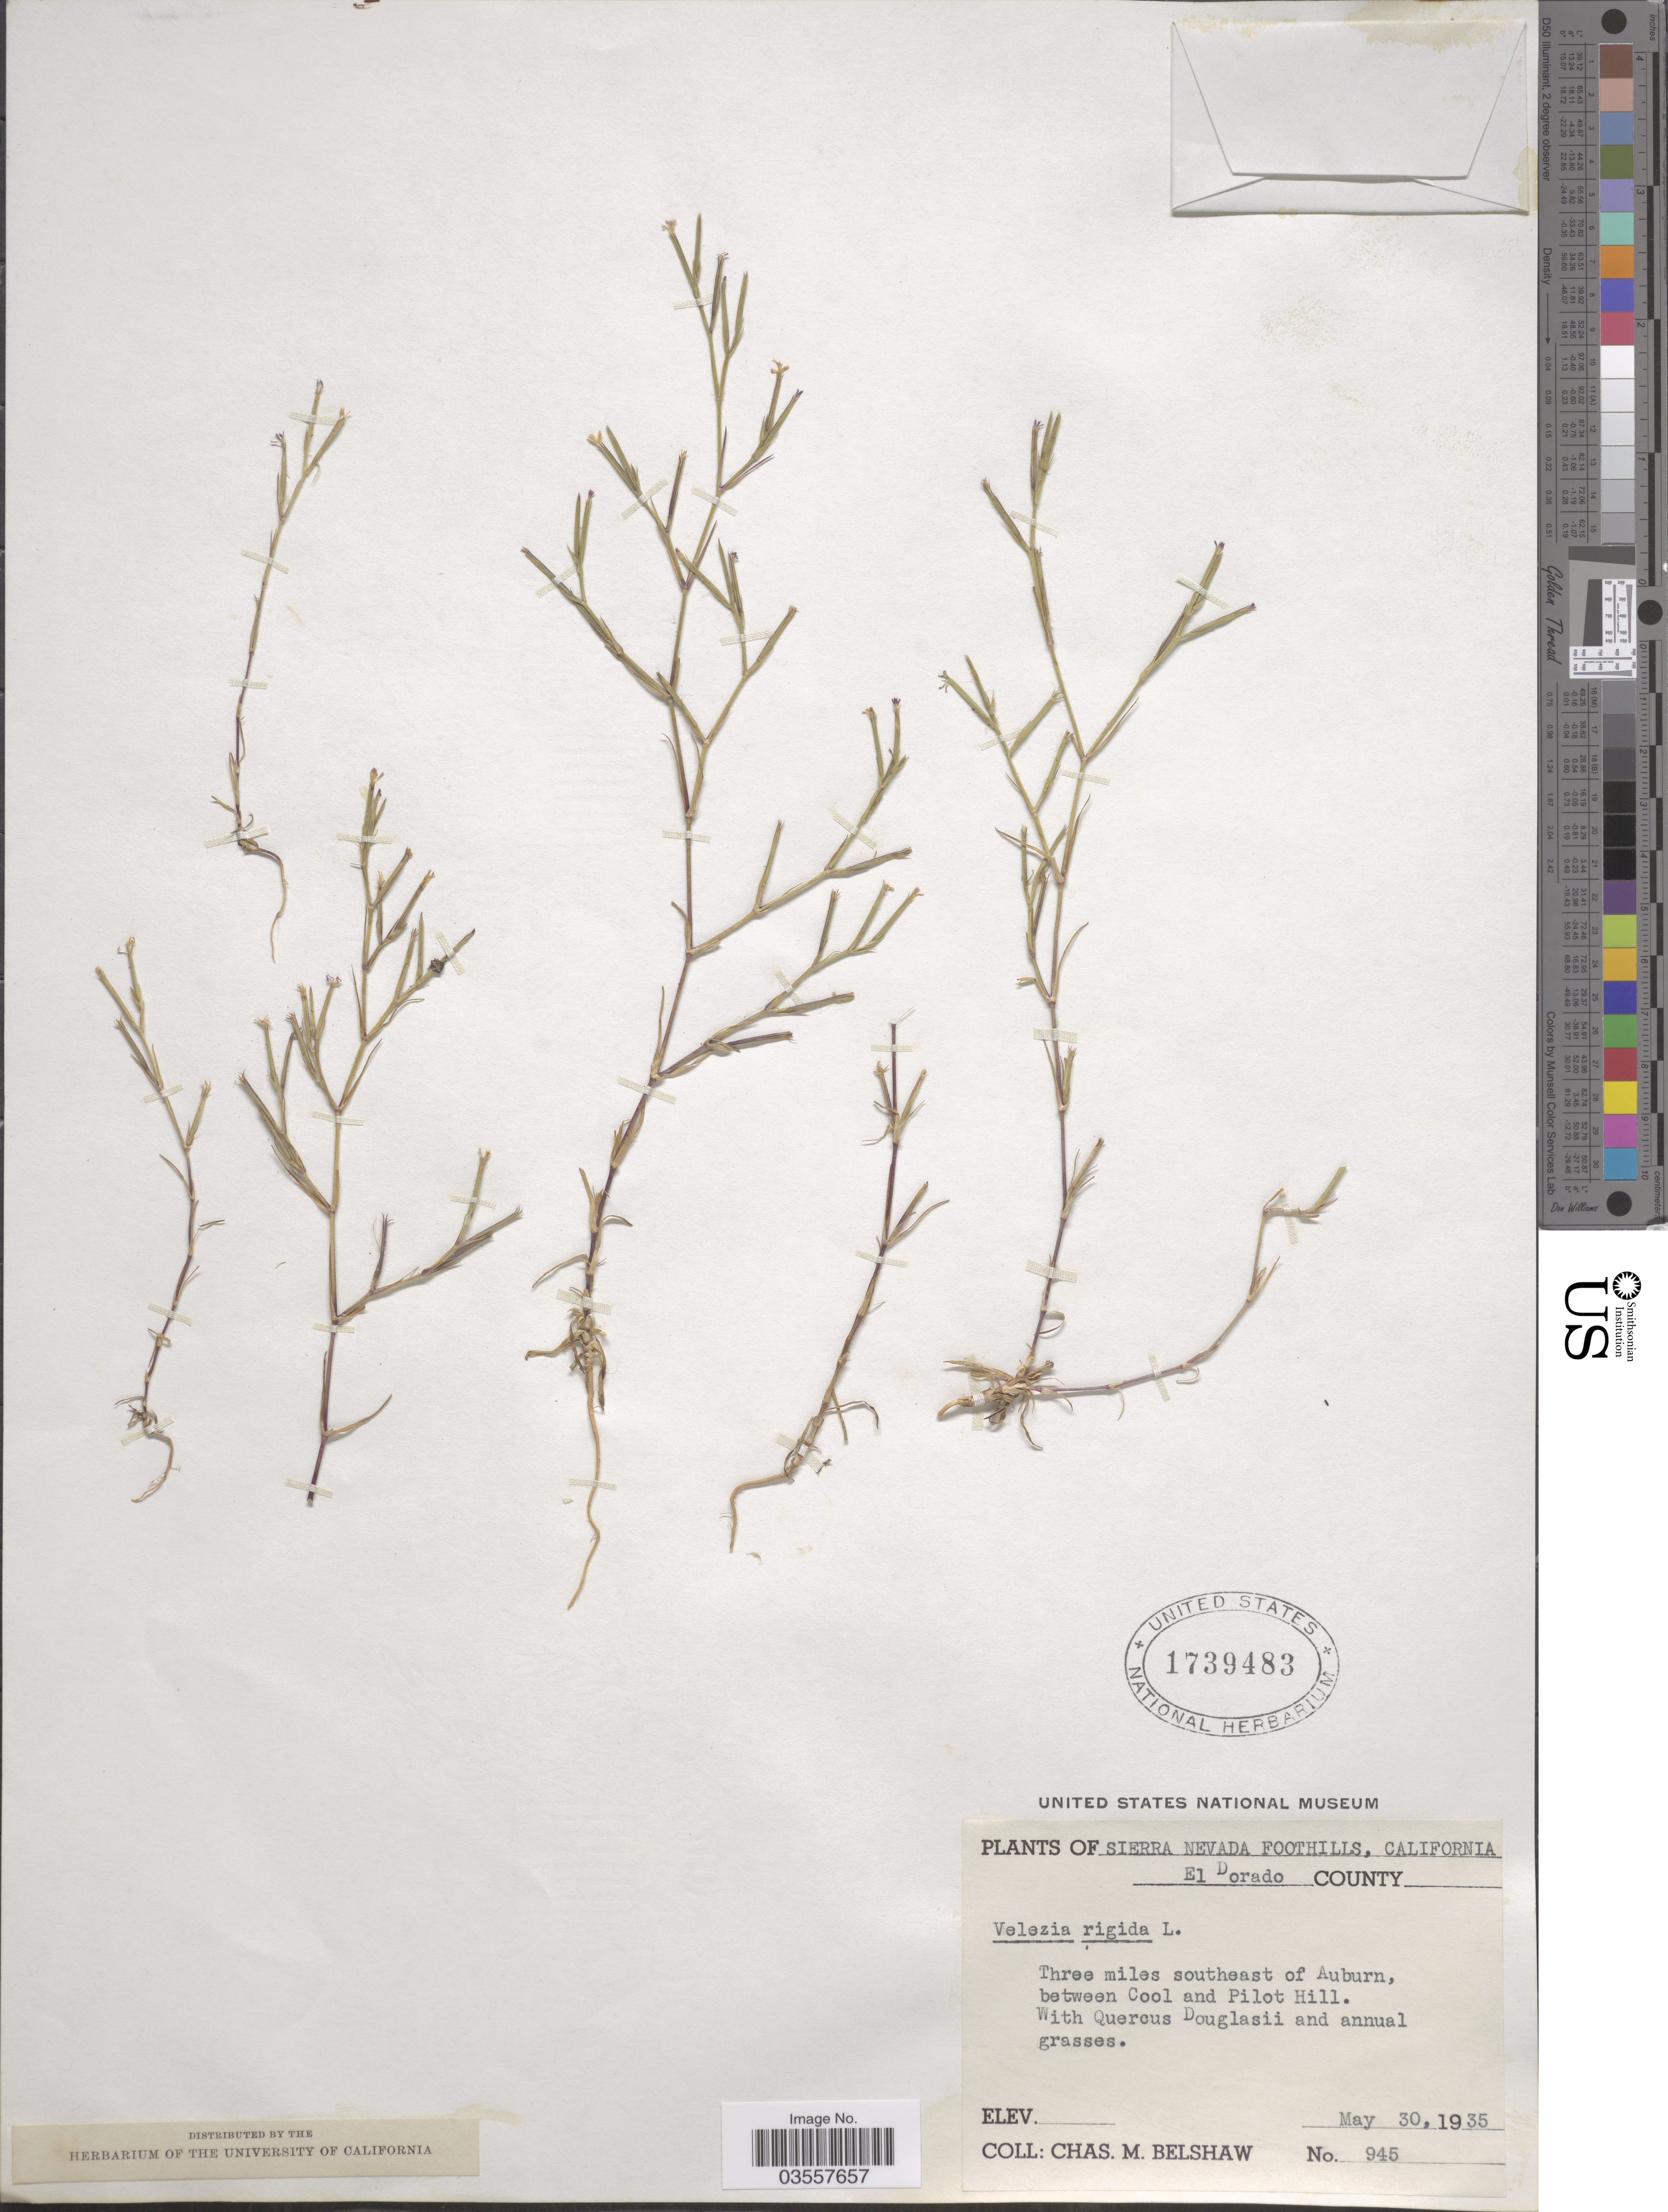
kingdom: Plantae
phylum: Tracheophyta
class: Magnoliopsida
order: Caryophyllales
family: Caryophyllaceae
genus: Dianthus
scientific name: Dianthus nudiflorus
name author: Griff.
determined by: Strong, Mark T., (BOT), Smithsonian Institution - National Museum of Natural History (UNITED STATES)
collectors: C. Shaw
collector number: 945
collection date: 1935-05-30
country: United States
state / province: California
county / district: El Dorado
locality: Sierra Nevada Foothills, El Dorado County. Three miles southeast of Auburn, between Cool and Pilot Hill.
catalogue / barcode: US 1739483